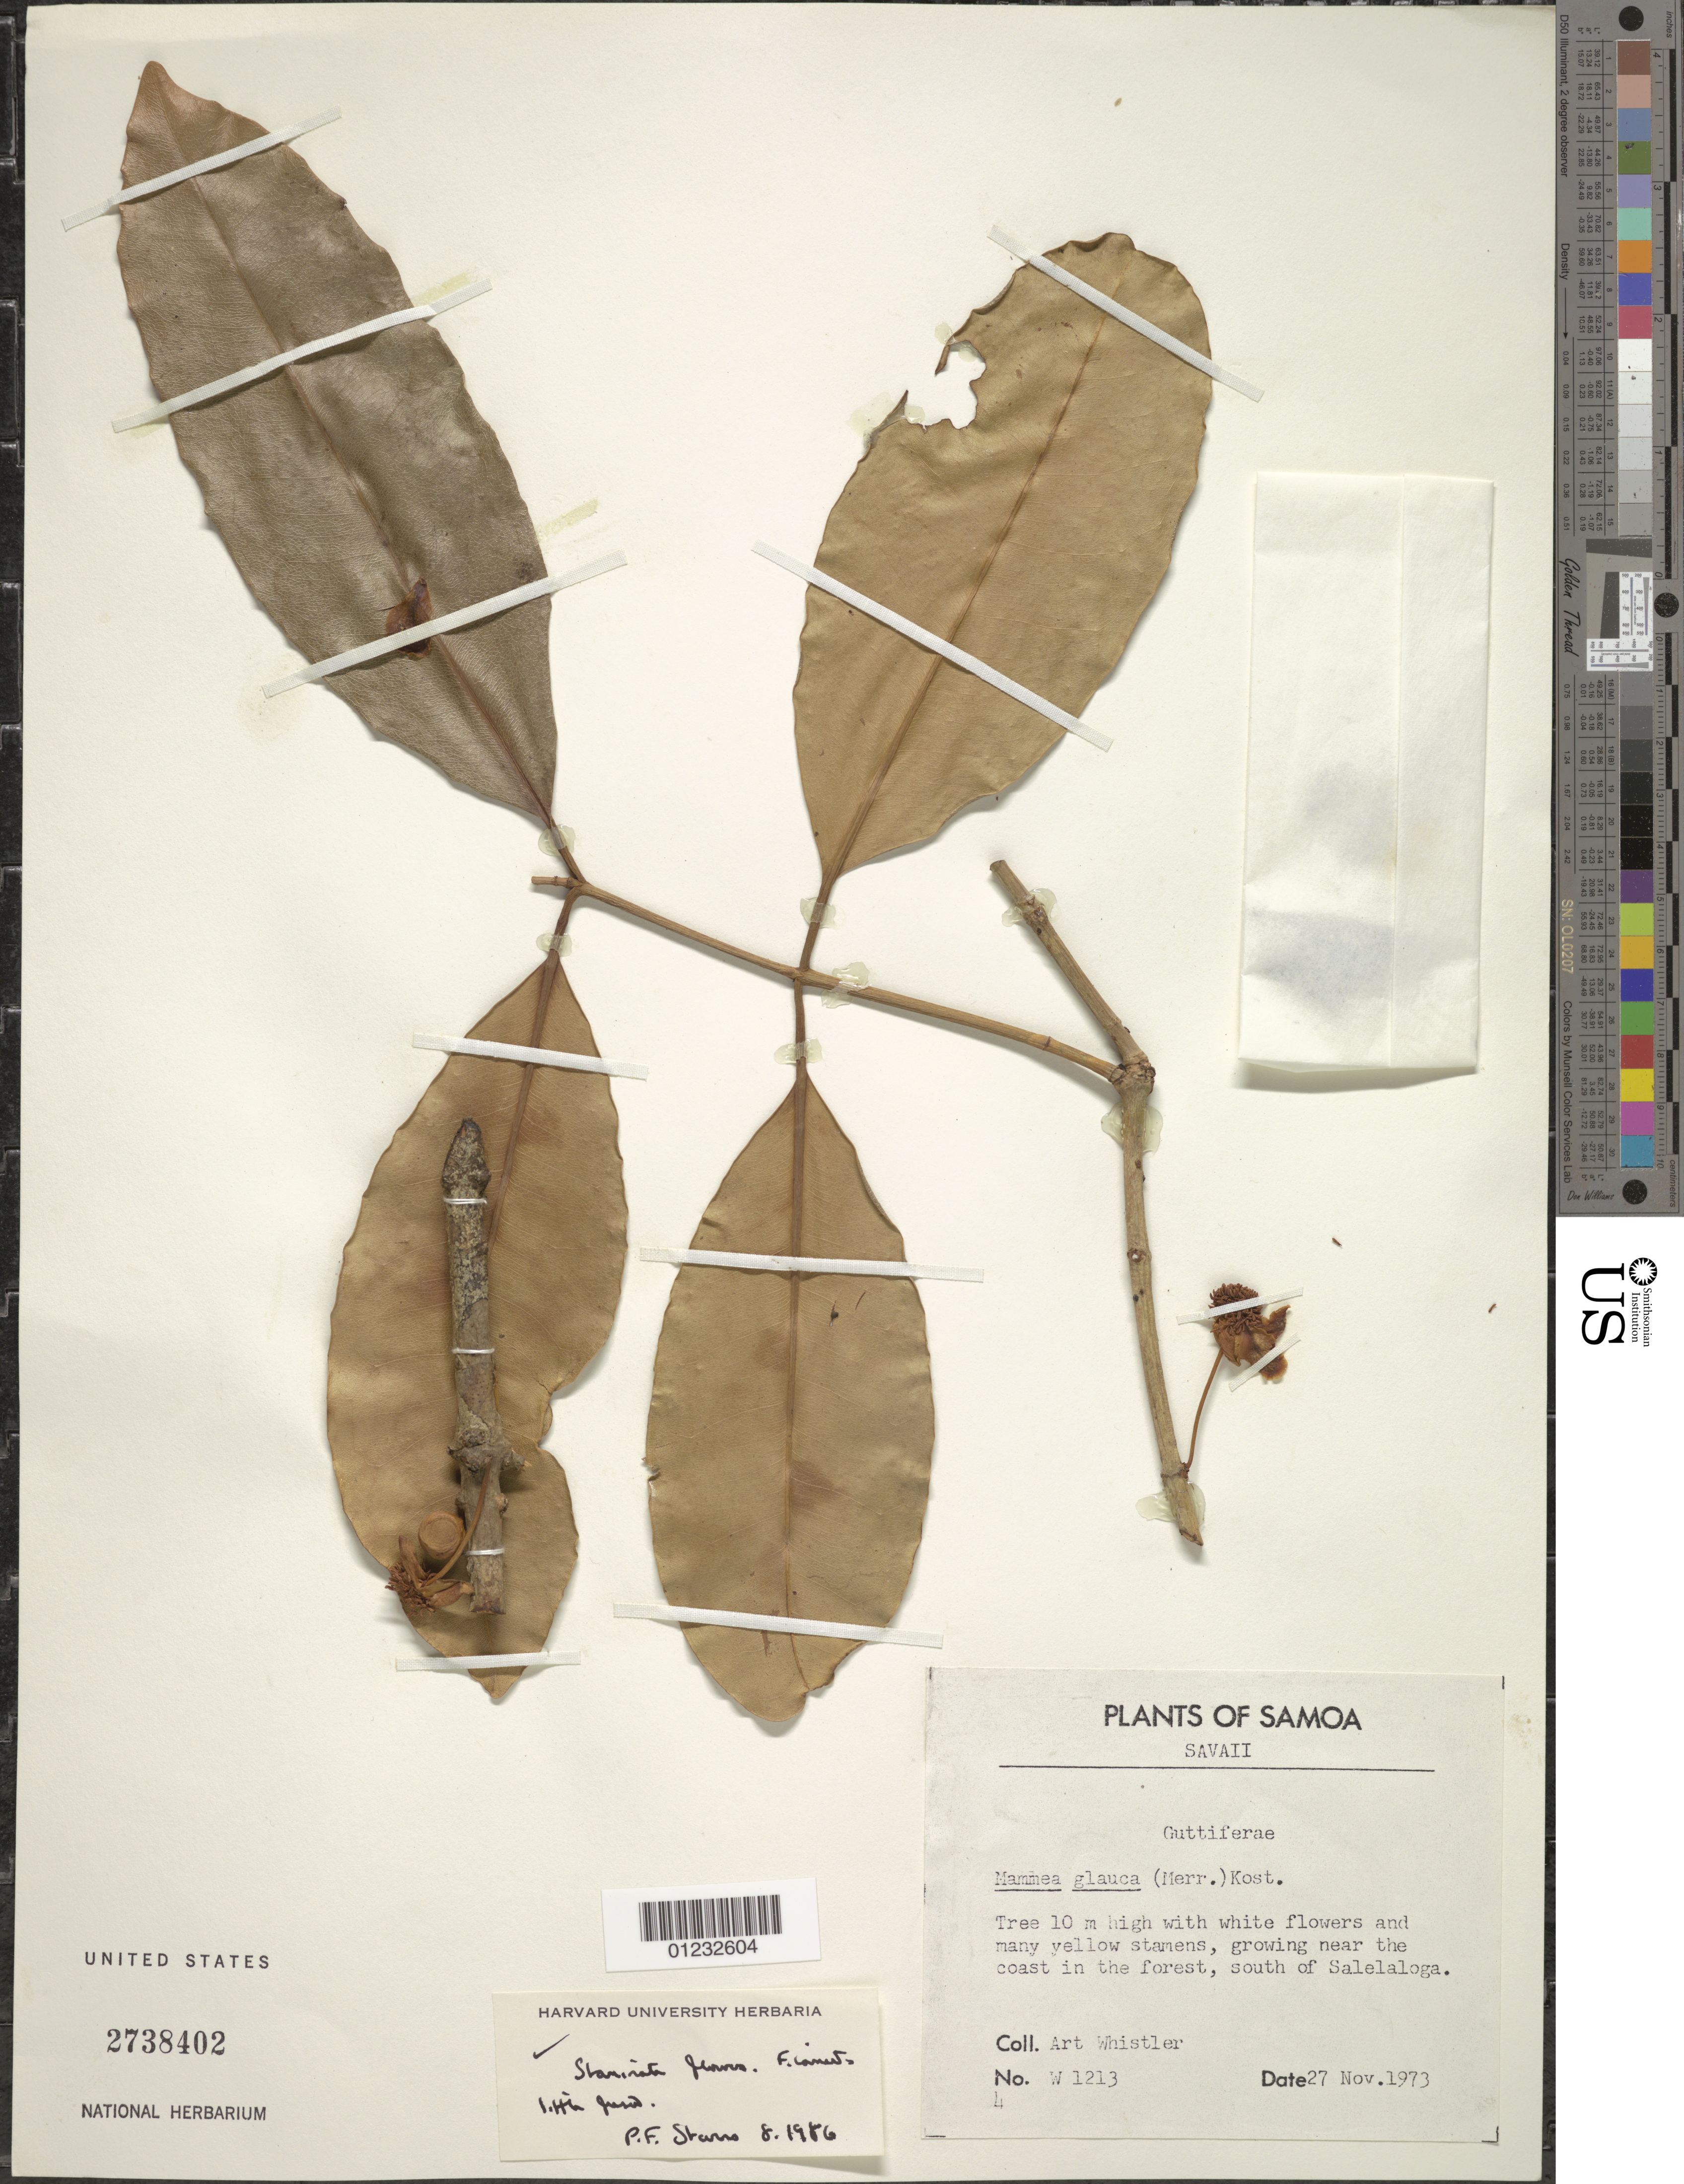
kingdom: Plantae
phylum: Tracheophyta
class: Magnoliopsida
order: Malpighiales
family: Calophyllaceae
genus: Mammea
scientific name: Mammea glauca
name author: (Merr.) Kosterm.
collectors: A. Whistler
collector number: W 1213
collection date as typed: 27 Nov 1973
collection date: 1973-11-27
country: Samoa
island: Upolu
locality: Near Salelaloga. [Salelologa in Western Samoa?]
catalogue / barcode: US 2738402